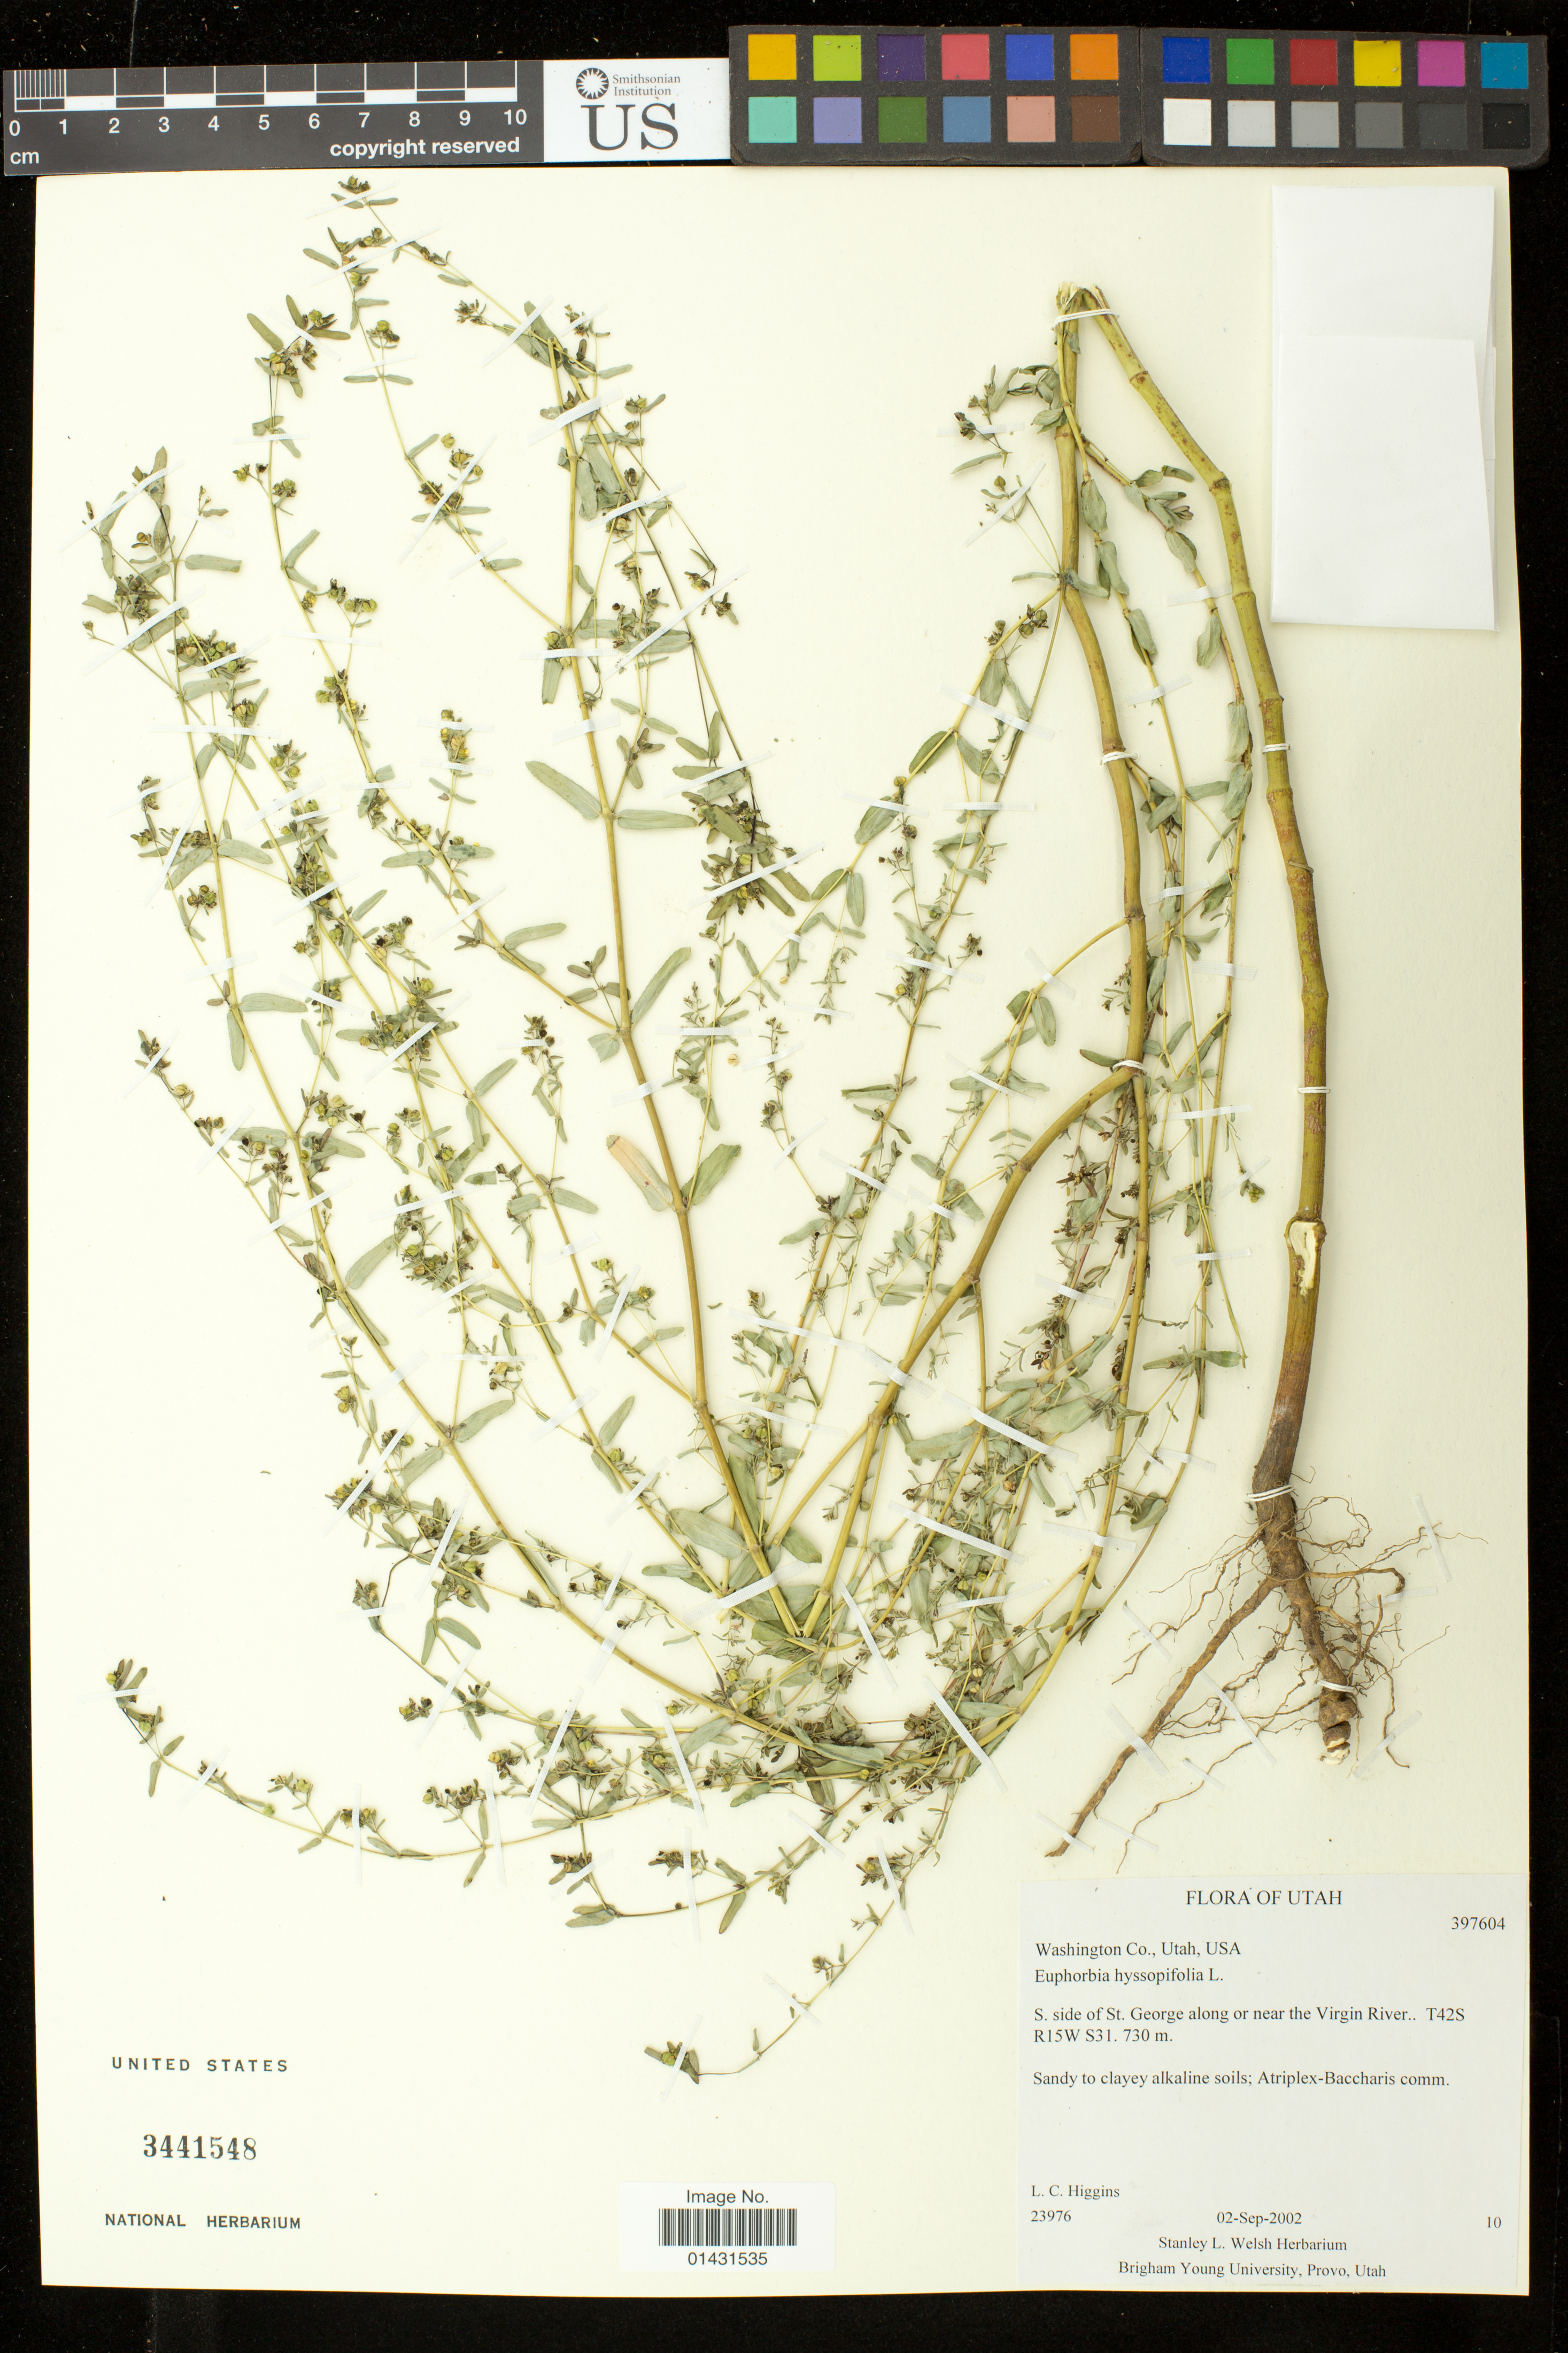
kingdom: Plantae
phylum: Tracheophyta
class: Magnoliopsida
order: Malpighiales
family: Euphorbiaceae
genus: Euphorbia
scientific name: Euphorbia hyssopifolia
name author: L.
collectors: L. Higgins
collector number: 23976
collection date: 2002-09-02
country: United States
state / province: Utah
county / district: Washington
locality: S. side of St. George along or near the Virgin River; T42S R15W S31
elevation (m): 730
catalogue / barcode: US 3441548